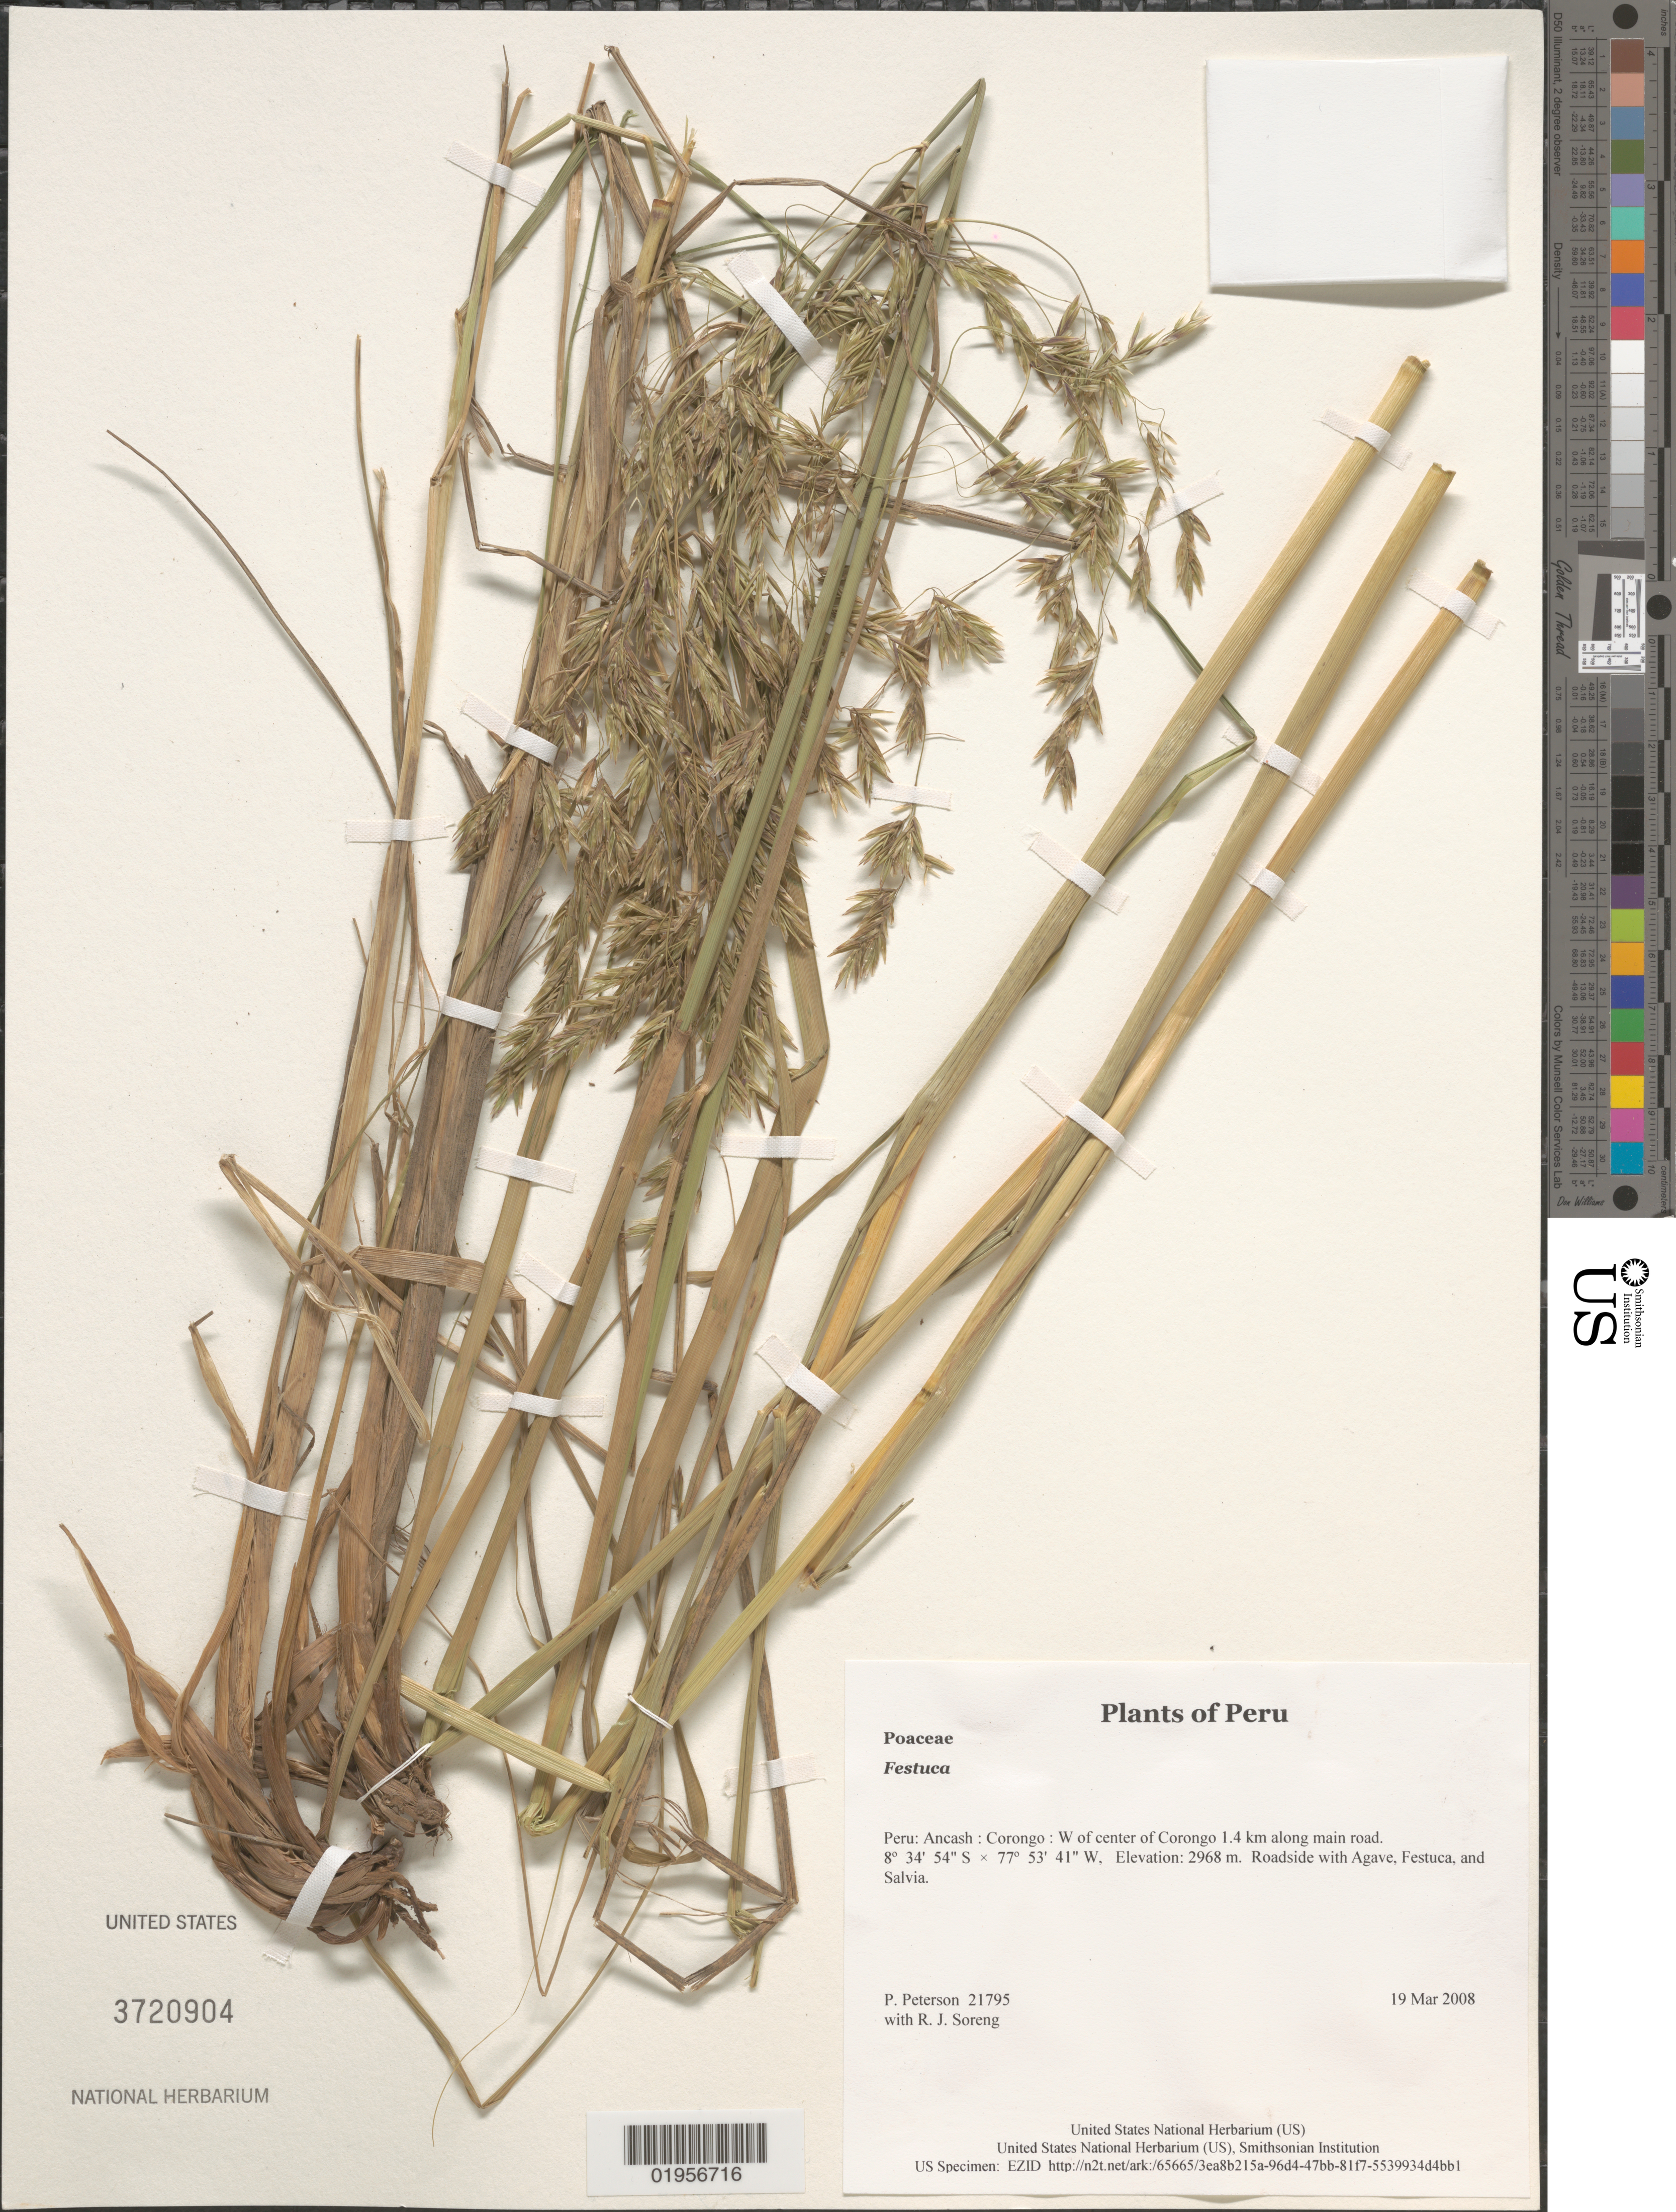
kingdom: Plantae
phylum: Tracheophyta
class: Liliopsida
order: Poales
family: Poaceae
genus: Festuca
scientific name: Festuca sp.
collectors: P. M. Peterson & R. J. Soreng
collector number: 21795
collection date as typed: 19 Mar 2008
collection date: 2008-03-19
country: Peru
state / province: Ancash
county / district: Corongo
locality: W of center of Corongo 1.4 km along main road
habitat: Roadside with Agave, Festuca, and Salvia.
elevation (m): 2968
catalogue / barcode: US 3720904